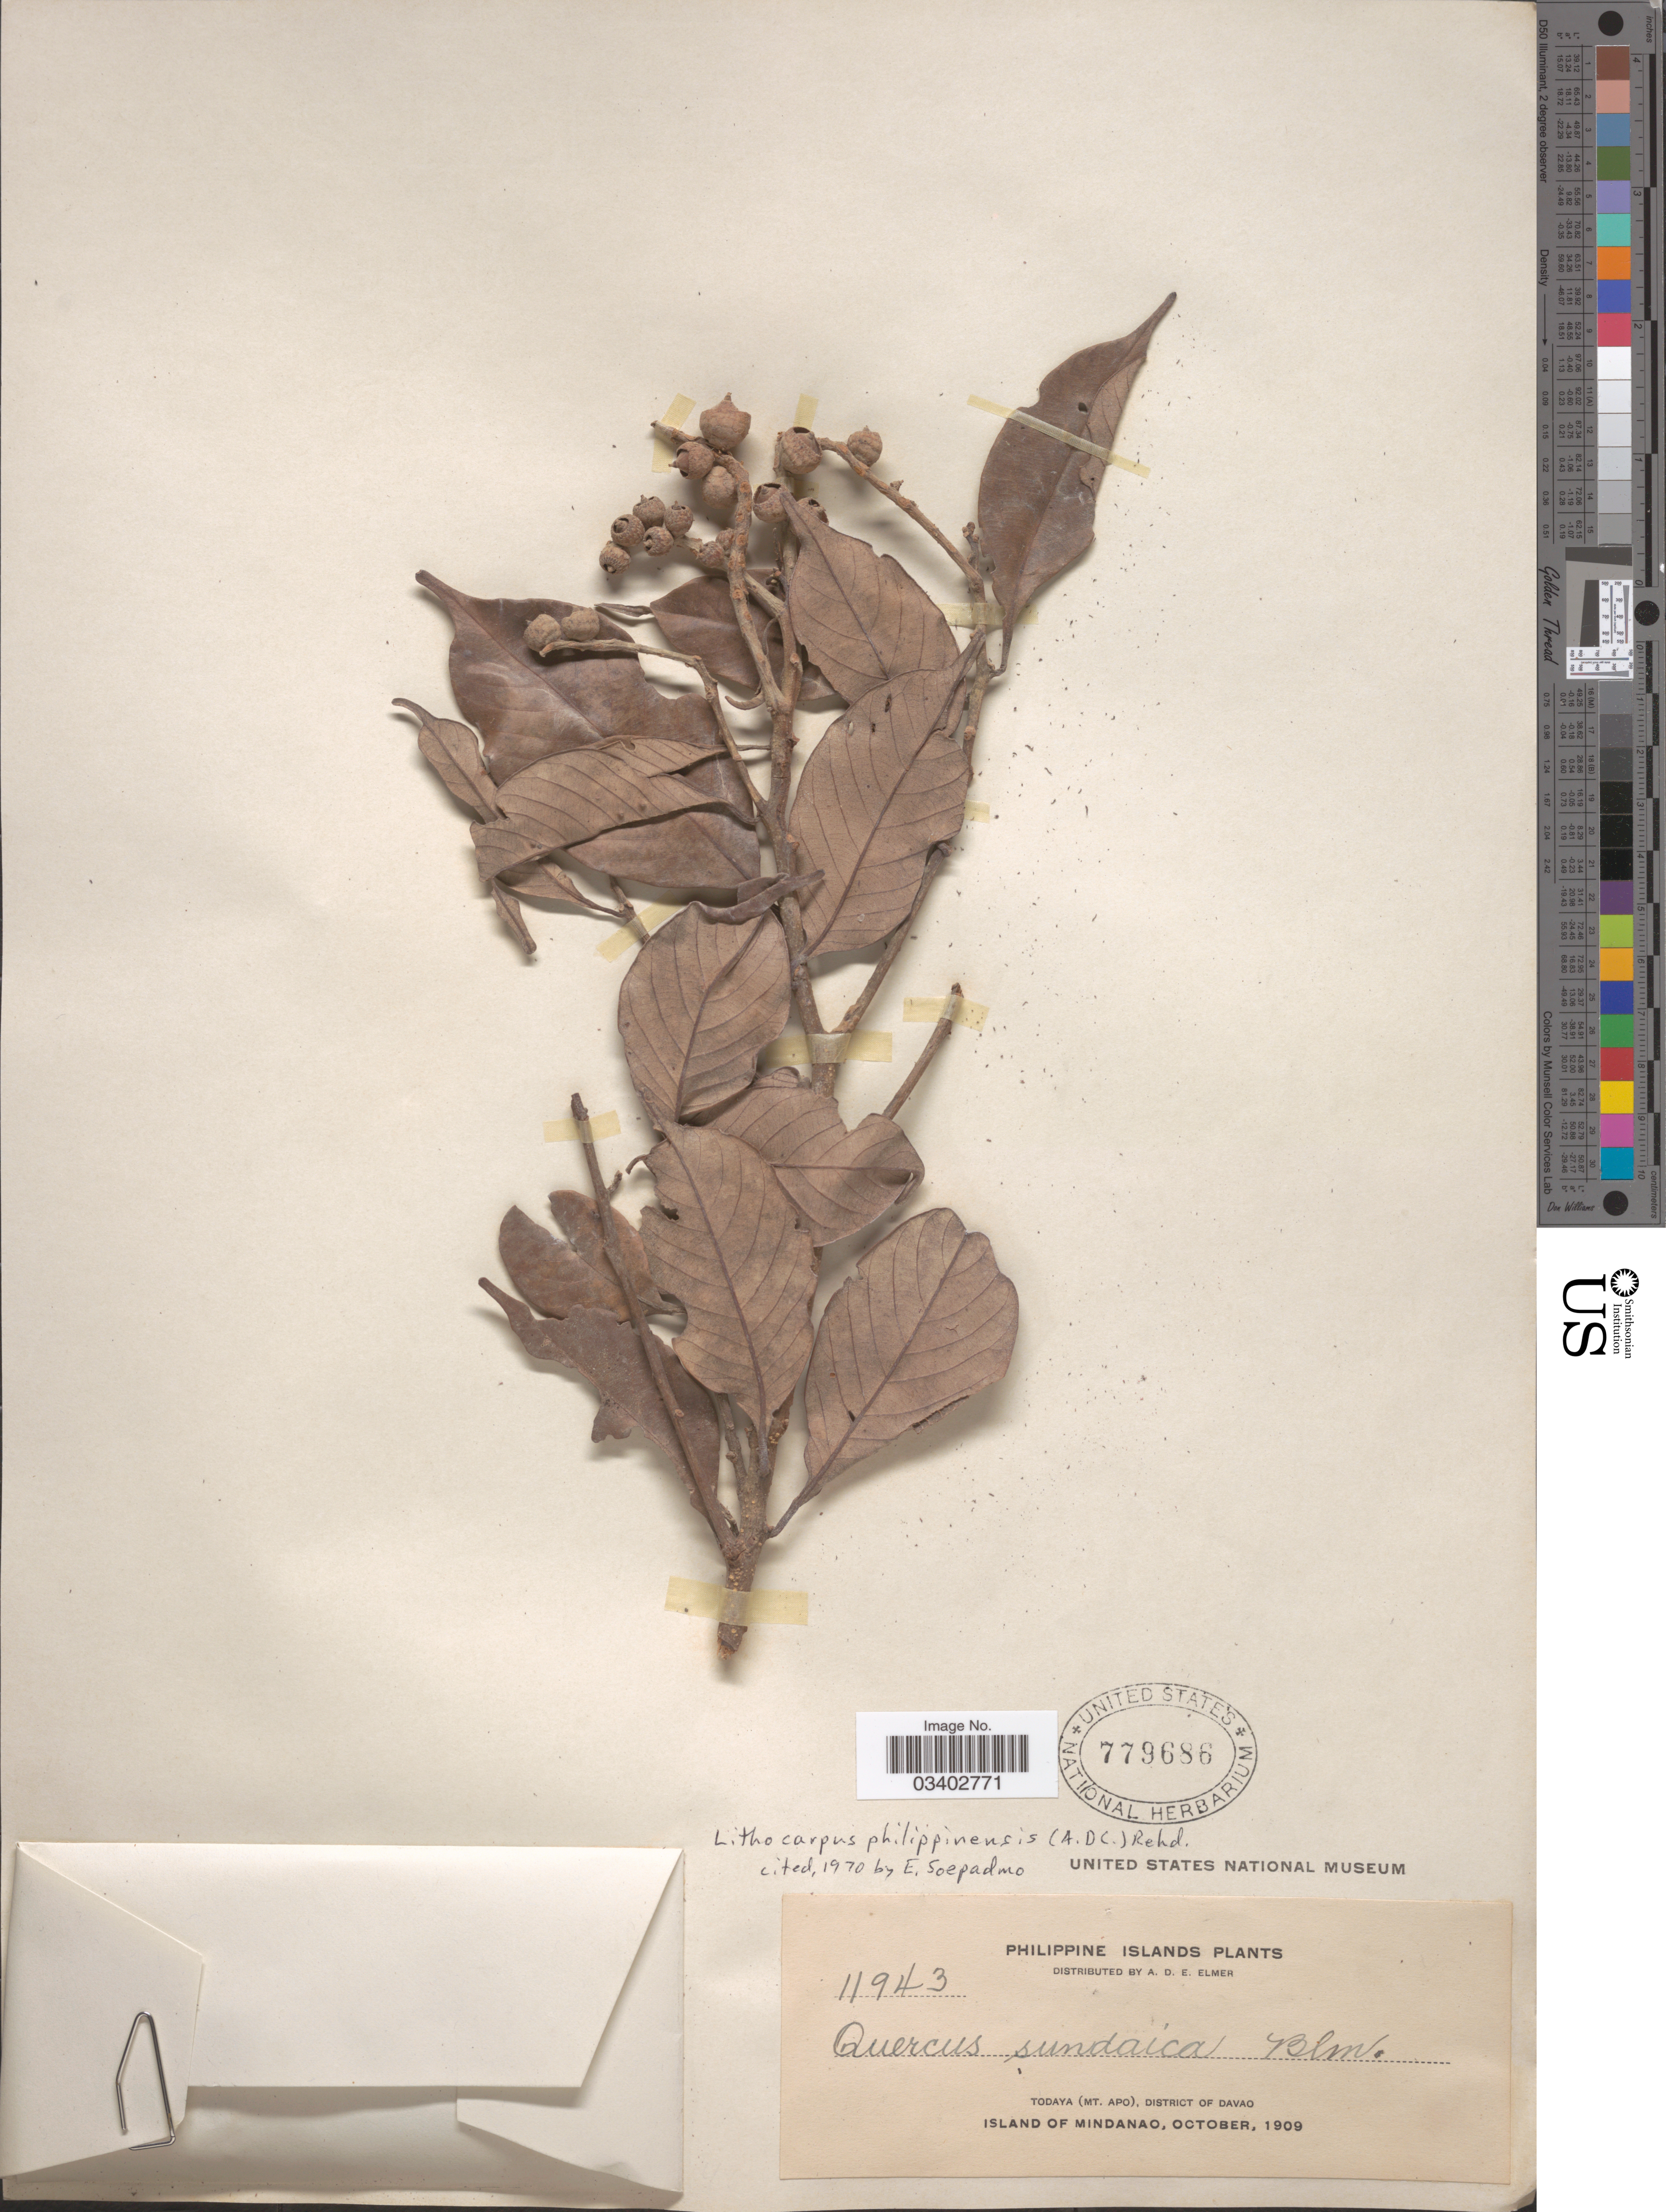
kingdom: Plantae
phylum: Tracheophyta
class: Magnoliopsida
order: Fagales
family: Fagaceae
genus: Lithocarpus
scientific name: Lithocarpus philippinensis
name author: (A. DC.) Rehder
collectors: A. D. E. Elmer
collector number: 11943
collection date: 1909-10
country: Philippines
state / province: Davao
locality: Todaya (Mt. Apo), District of Davao. Island of Mindanao.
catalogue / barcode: US 779686